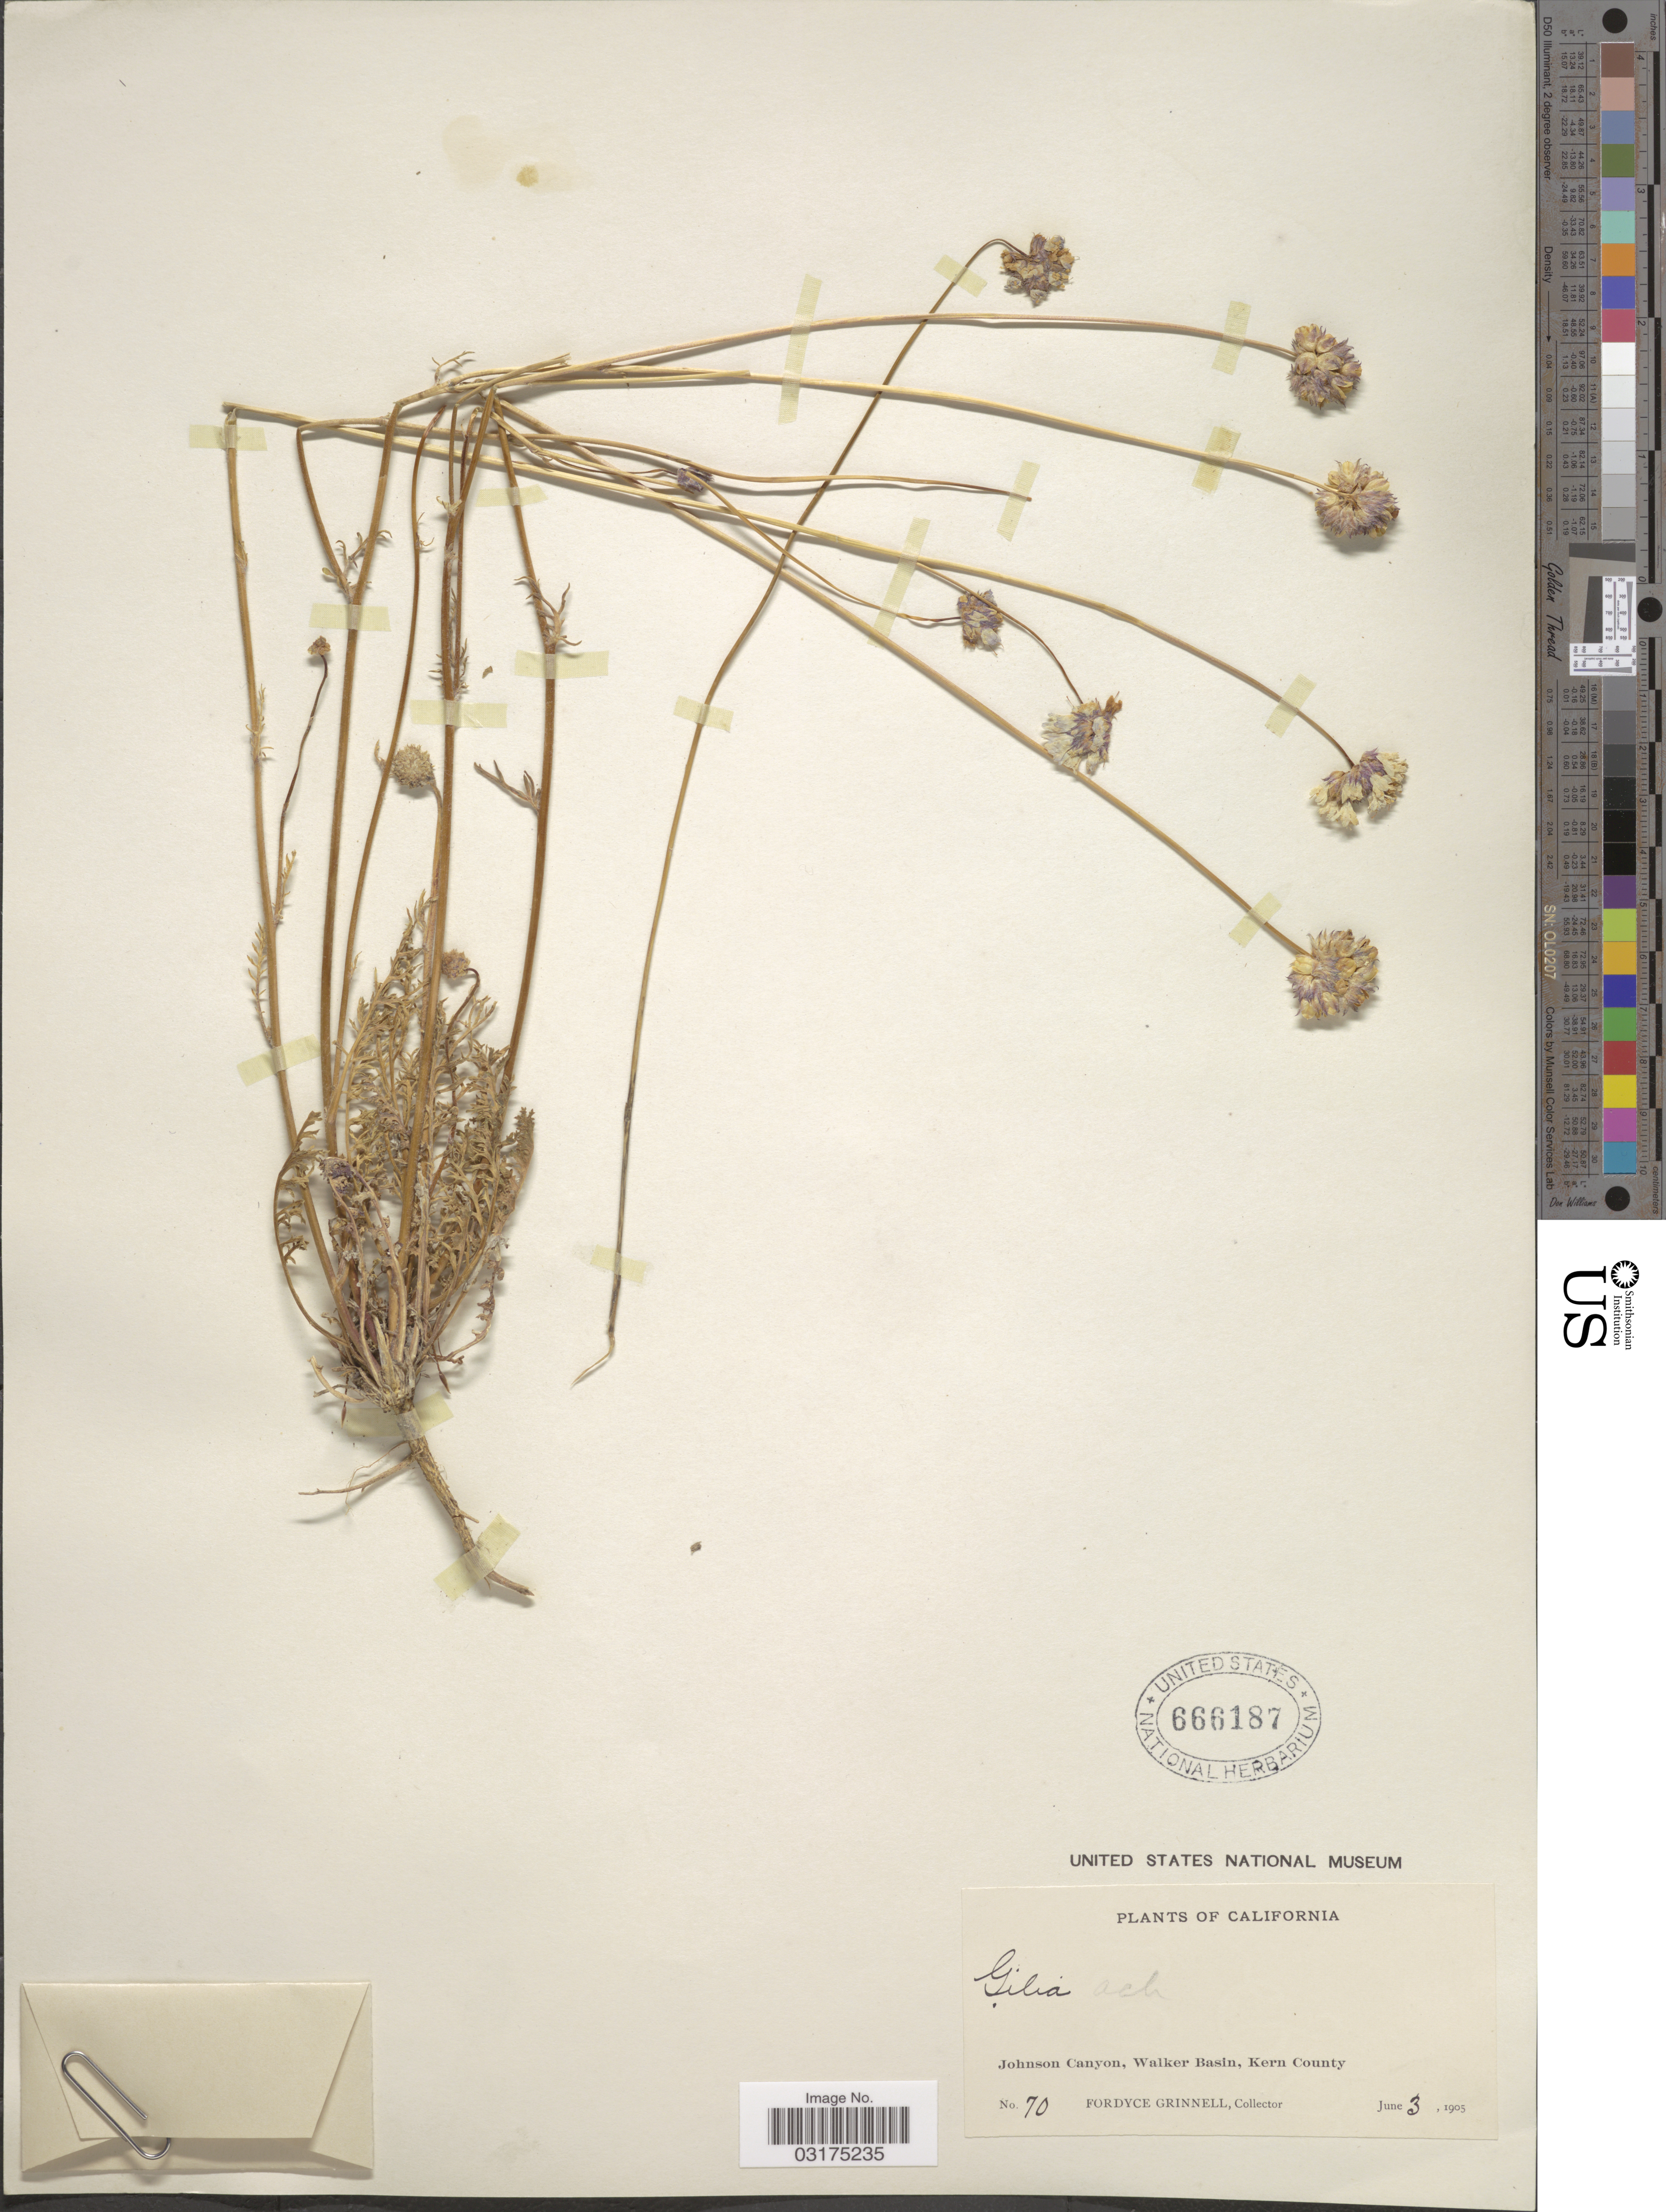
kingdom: Plantae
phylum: Tracheophyta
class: Magnoliopsida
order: Ericales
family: Polemoniaceae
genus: Gilia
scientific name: Gilia capitata subsp. abrotanifolia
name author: (Nutt. ex Greene) V.E. Grant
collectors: F. Grinnell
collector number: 70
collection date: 1905-06-03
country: United States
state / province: California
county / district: Kern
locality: Johnson Canyon, Walker Basin, Kern County.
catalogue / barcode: US 666187